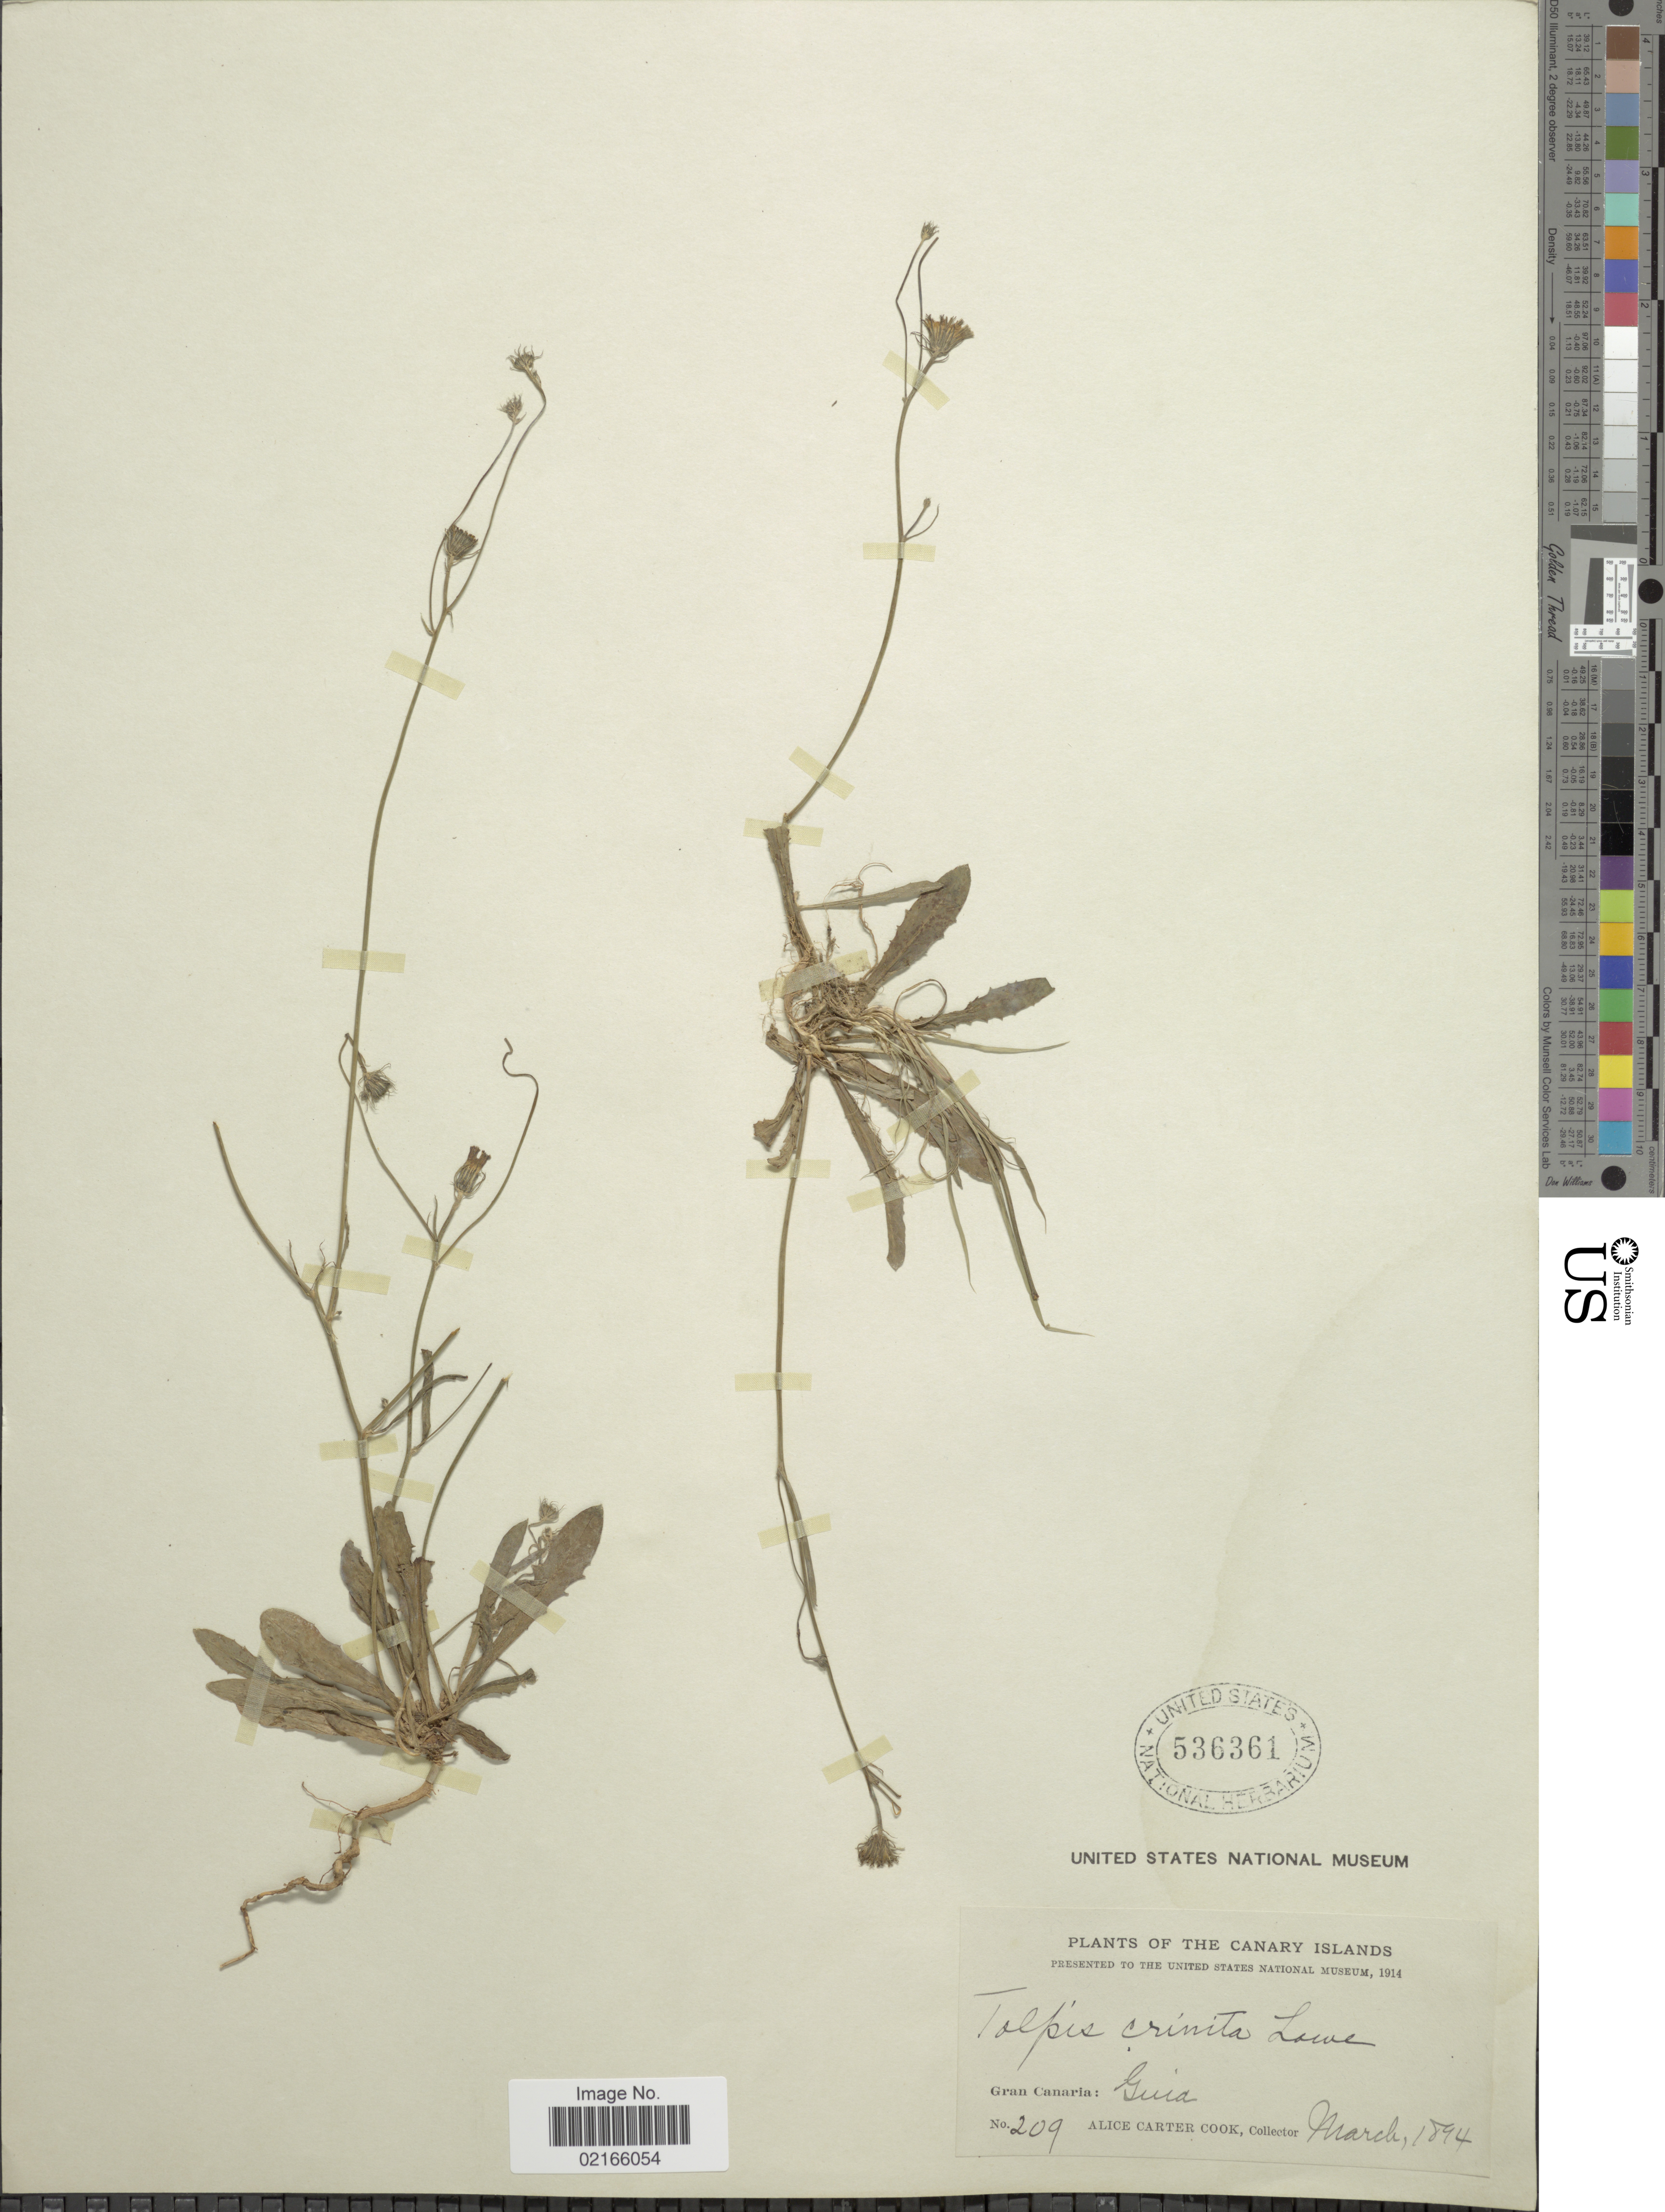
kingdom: Plantae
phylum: Tracheophyta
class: Magnoliopsida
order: Asterales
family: Asteraceae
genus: Tolpis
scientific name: Tolpis barbata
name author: (L.) Gaertn.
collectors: Alice C. Cook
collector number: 209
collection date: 1894-03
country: Spain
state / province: Canarias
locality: Canary Islands, Gran Canaria: Guia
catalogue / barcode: US 536361